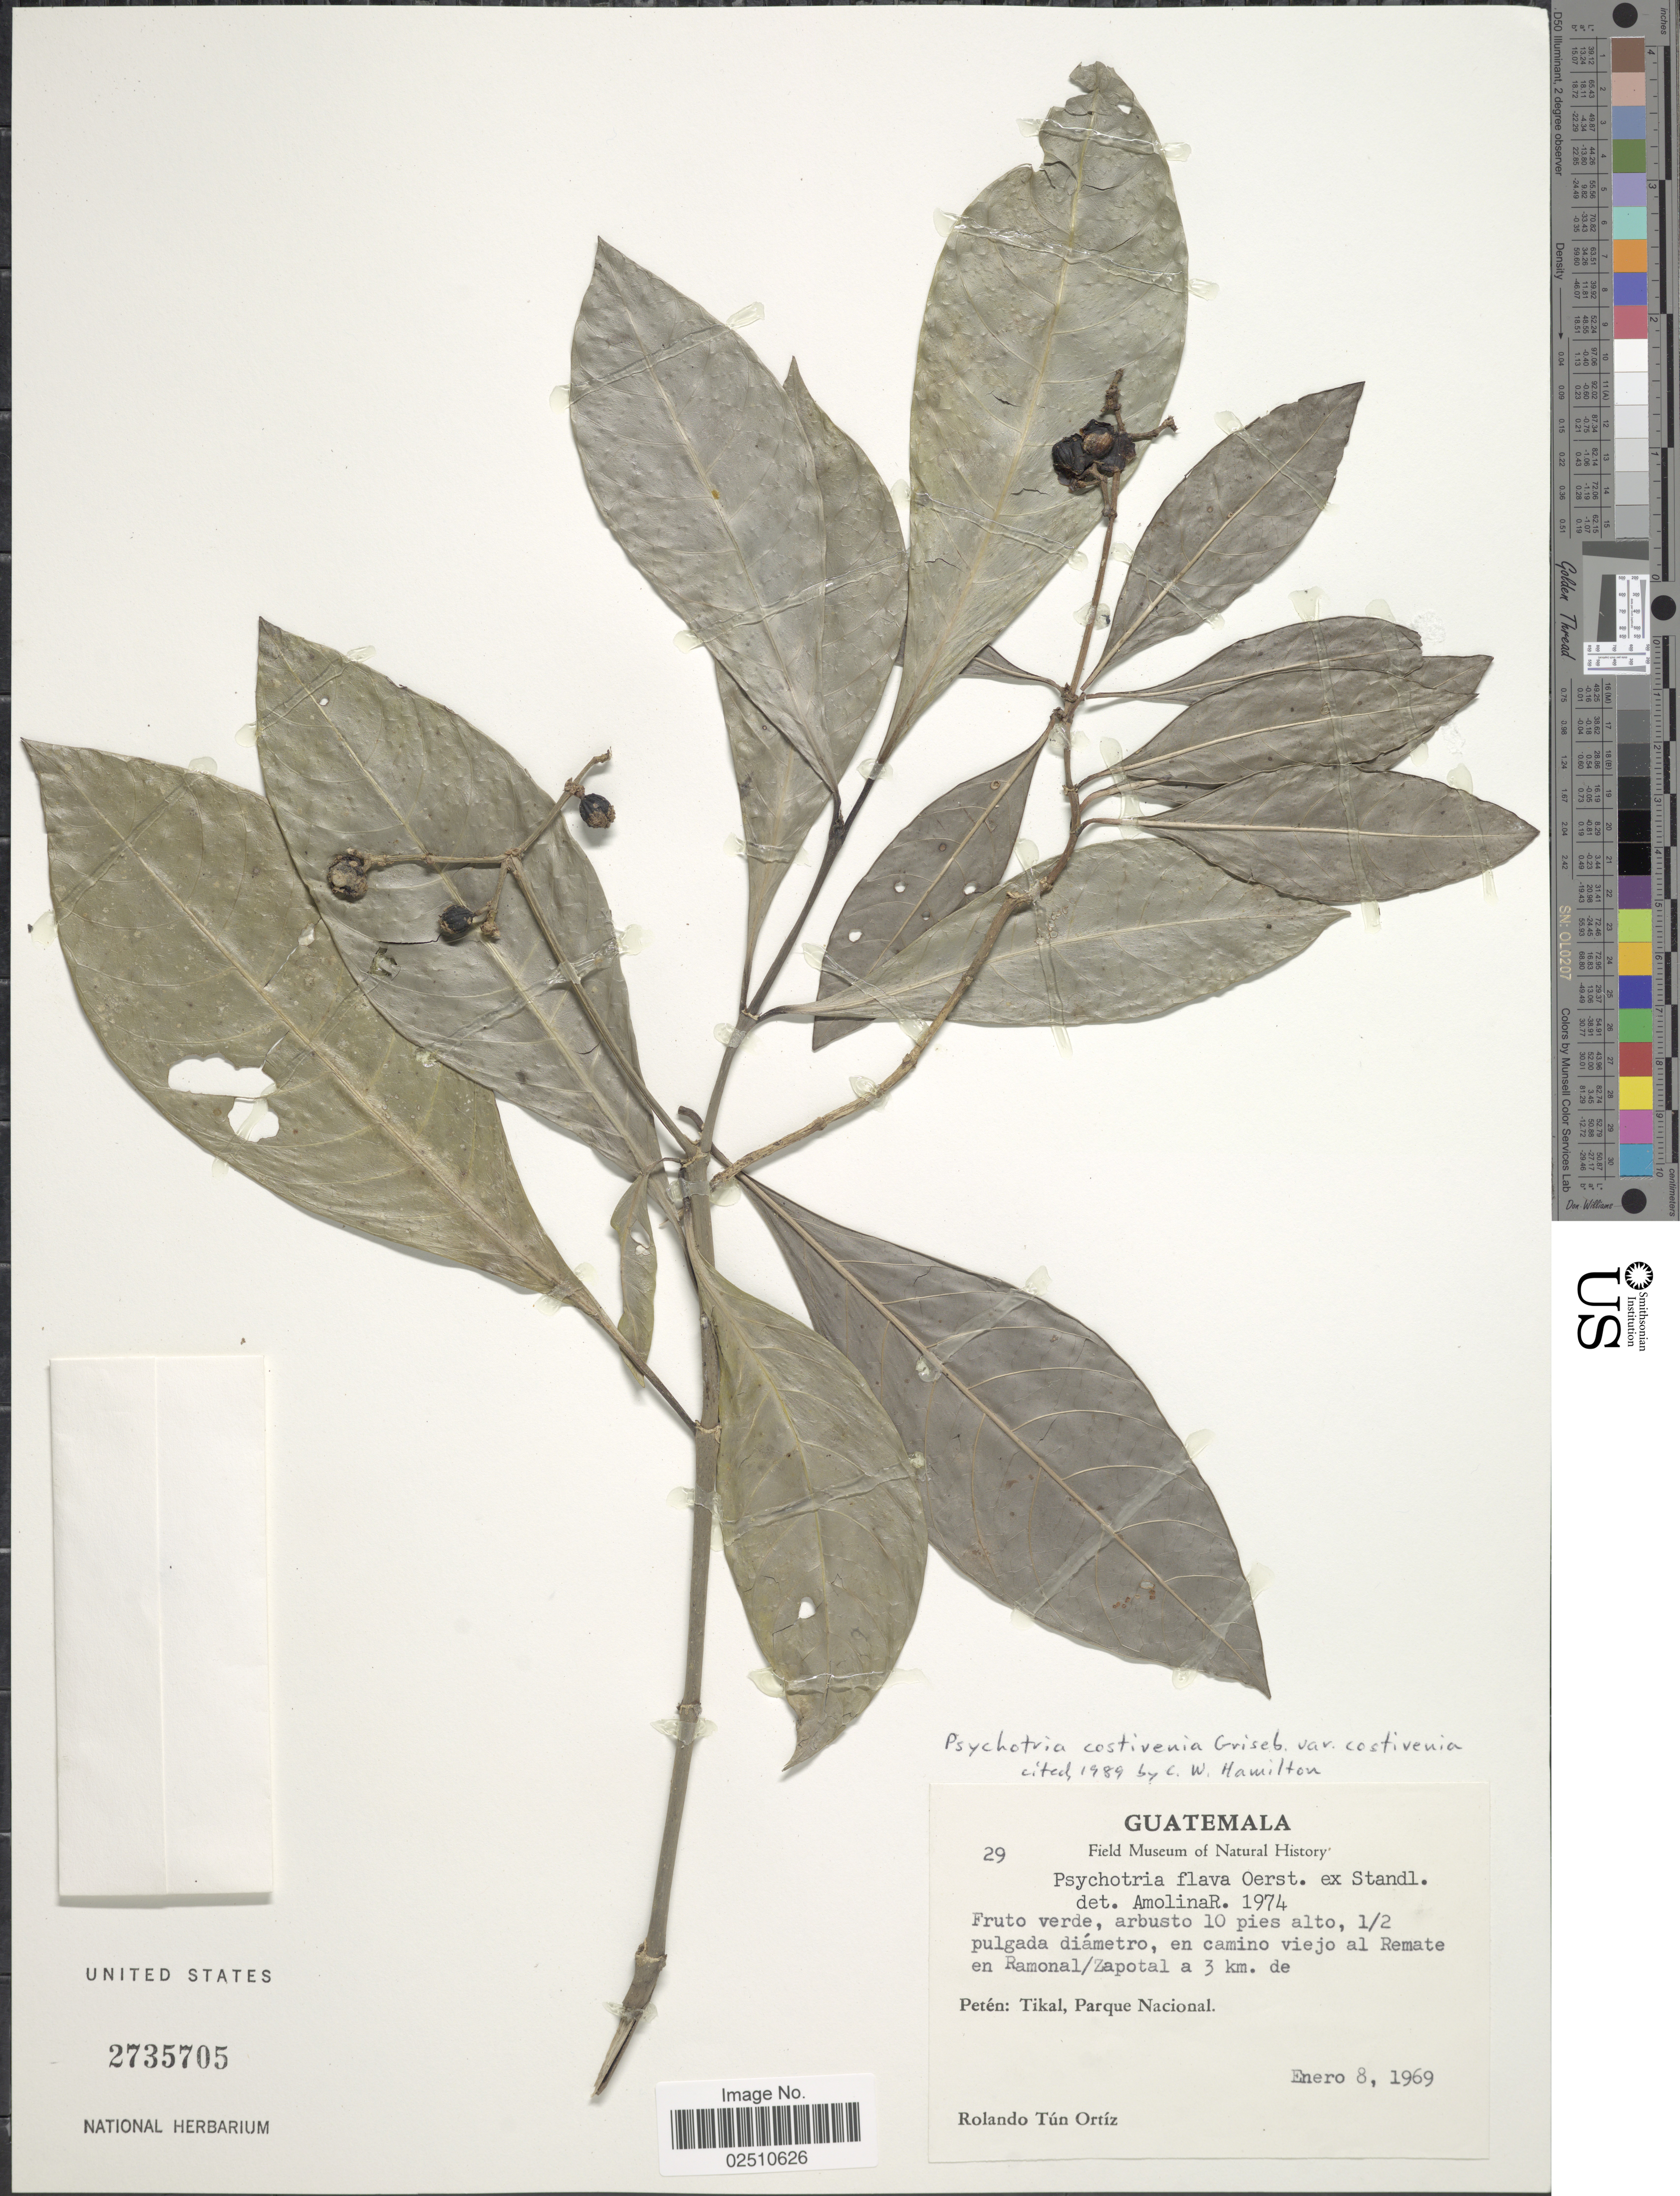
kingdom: Plantae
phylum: Tracheophyta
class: Magnoliopsida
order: Gentianales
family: Rubiaceae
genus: Psychotria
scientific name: Psychotria costivenia var. costivenia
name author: Griseb.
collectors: R. T. Ortíz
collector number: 29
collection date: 1969-01-08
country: Guatemala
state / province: El Petén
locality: En camino viejo al Remate en Ramonal/Zapotal a 3 km de Peten, Tikal, Parque Nacional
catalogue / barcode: US 2735705